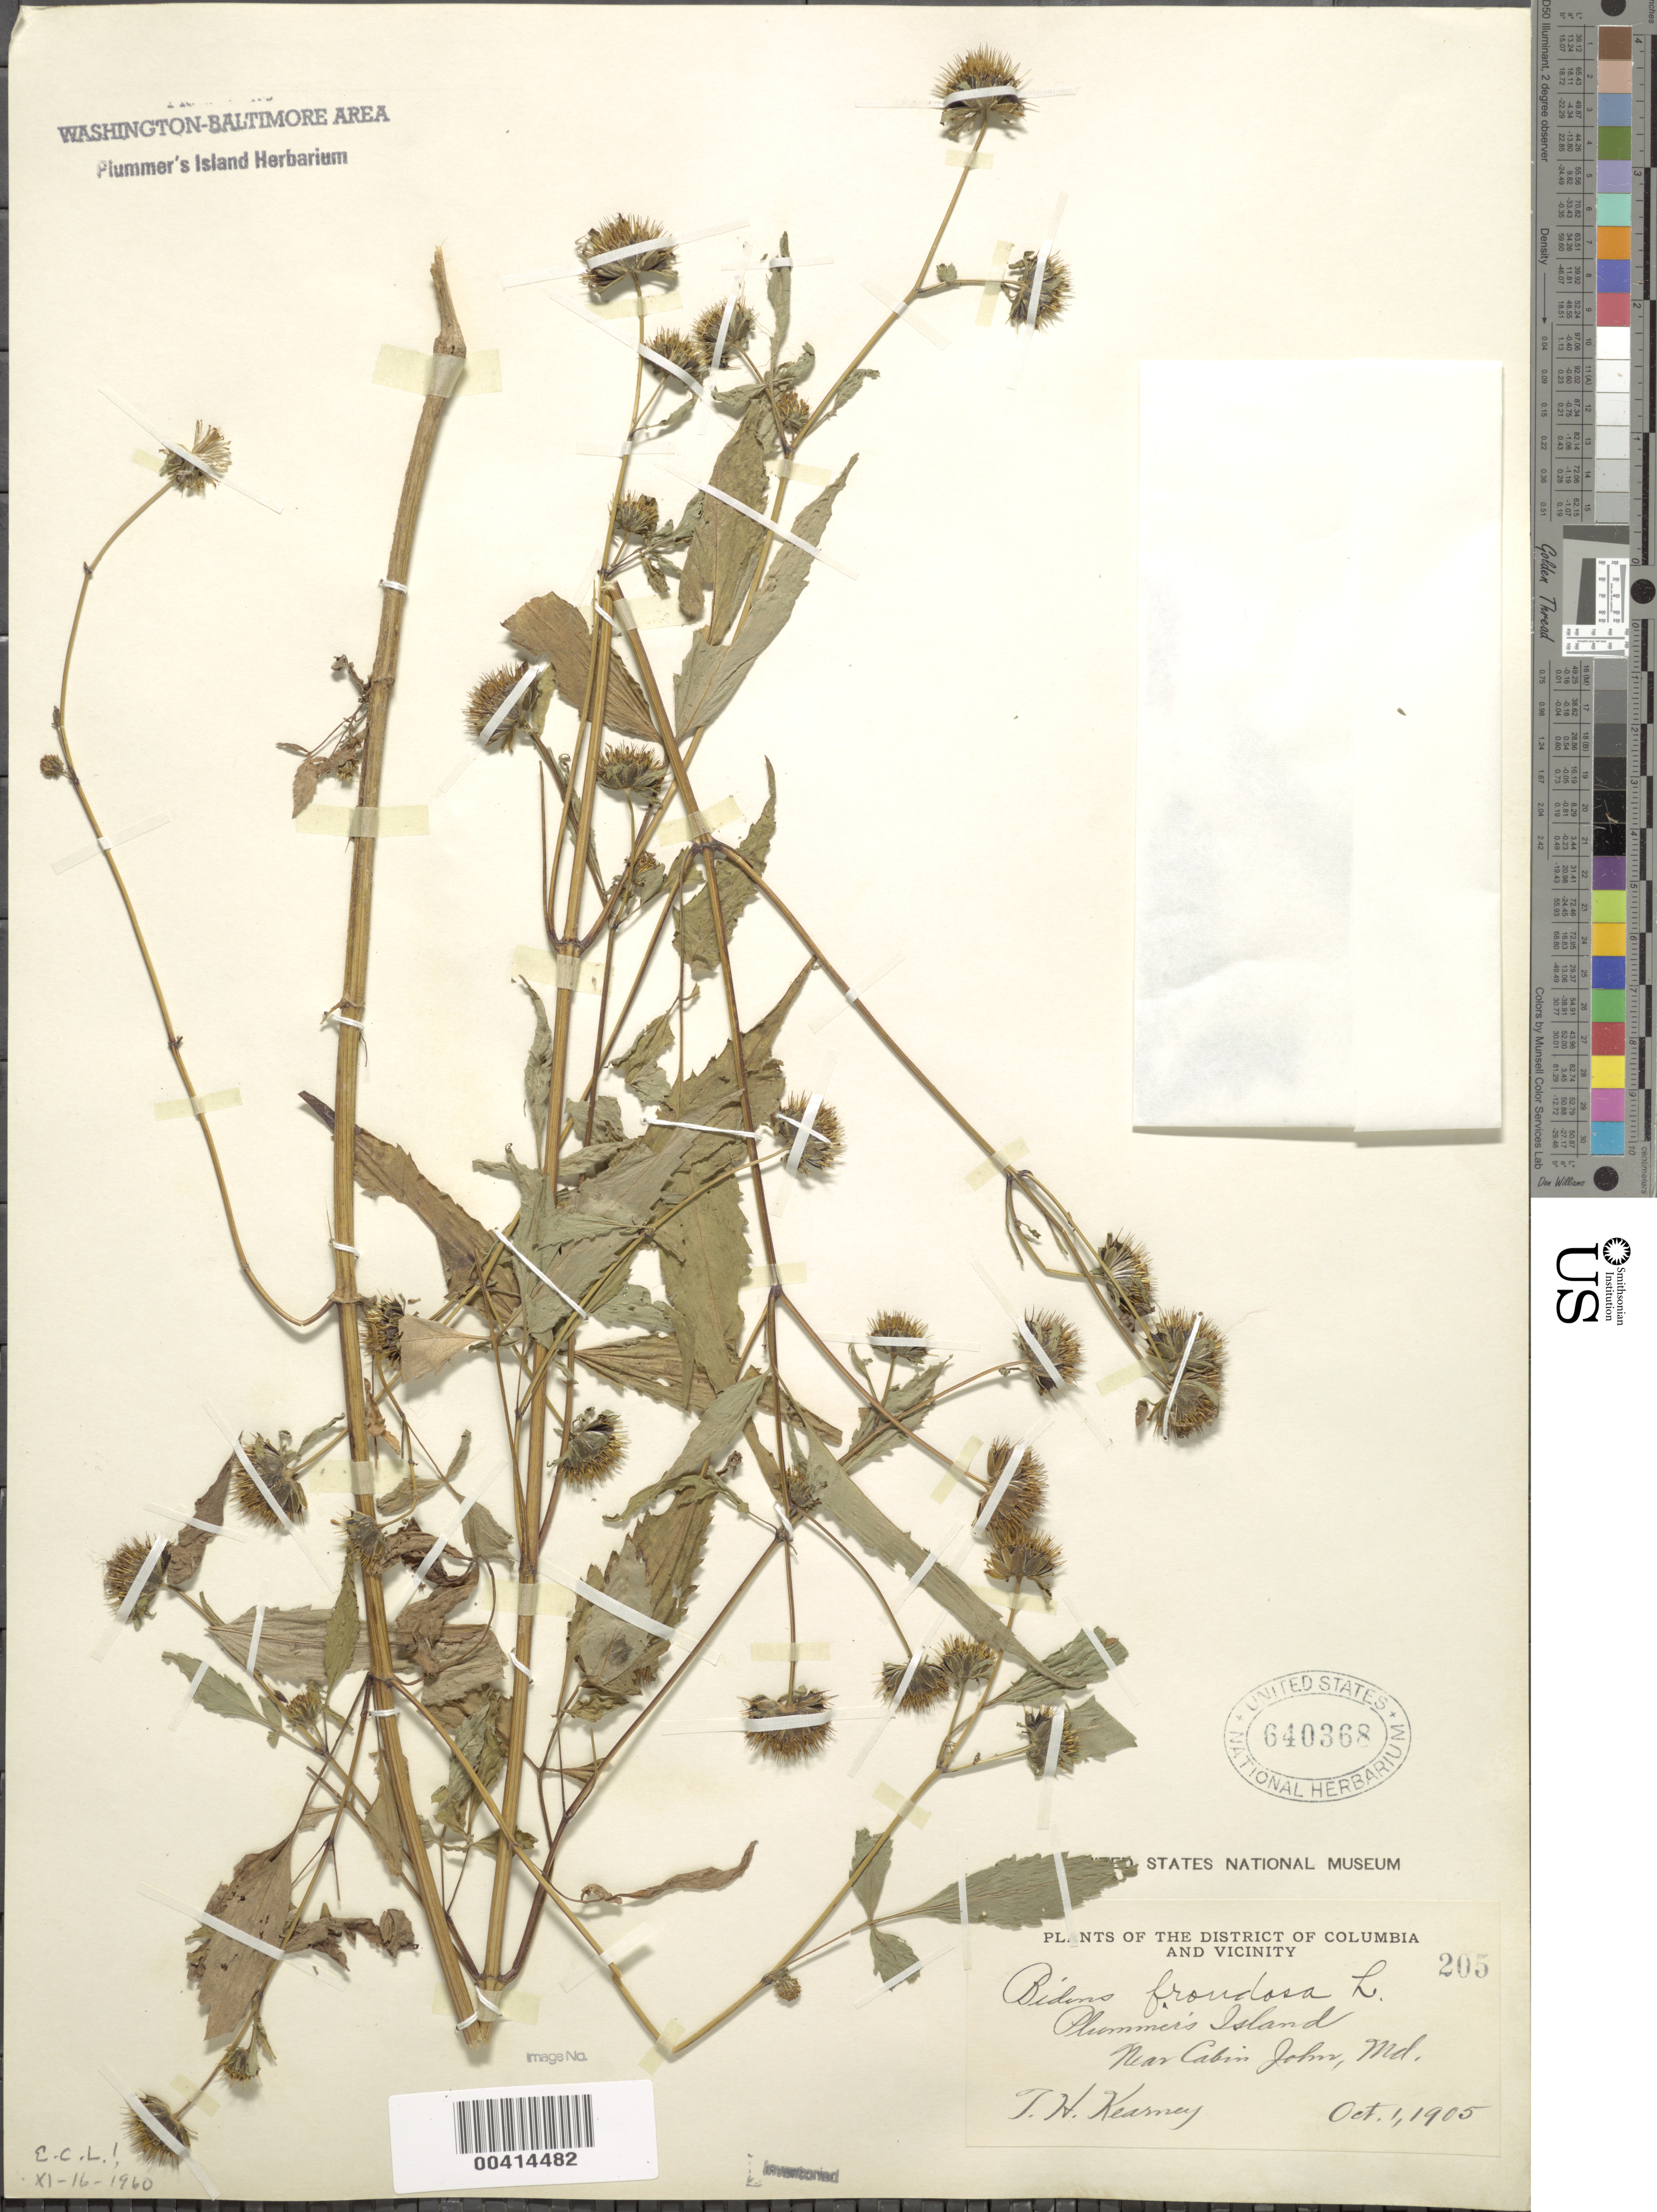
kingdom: Plantae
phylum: Tracheophyta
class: Magnoliopsida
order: Asterales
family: Asteraceae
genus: Bidens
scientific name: Bidens frondosa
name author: L.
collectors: T. H. Kearney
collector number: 205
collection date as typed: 01 Oct 1905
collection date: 1905-10-01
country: United States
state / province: Maryland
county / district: Montgomery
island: Plummers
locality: Plummer's Island C. & O. Canal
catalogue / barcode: US 640368